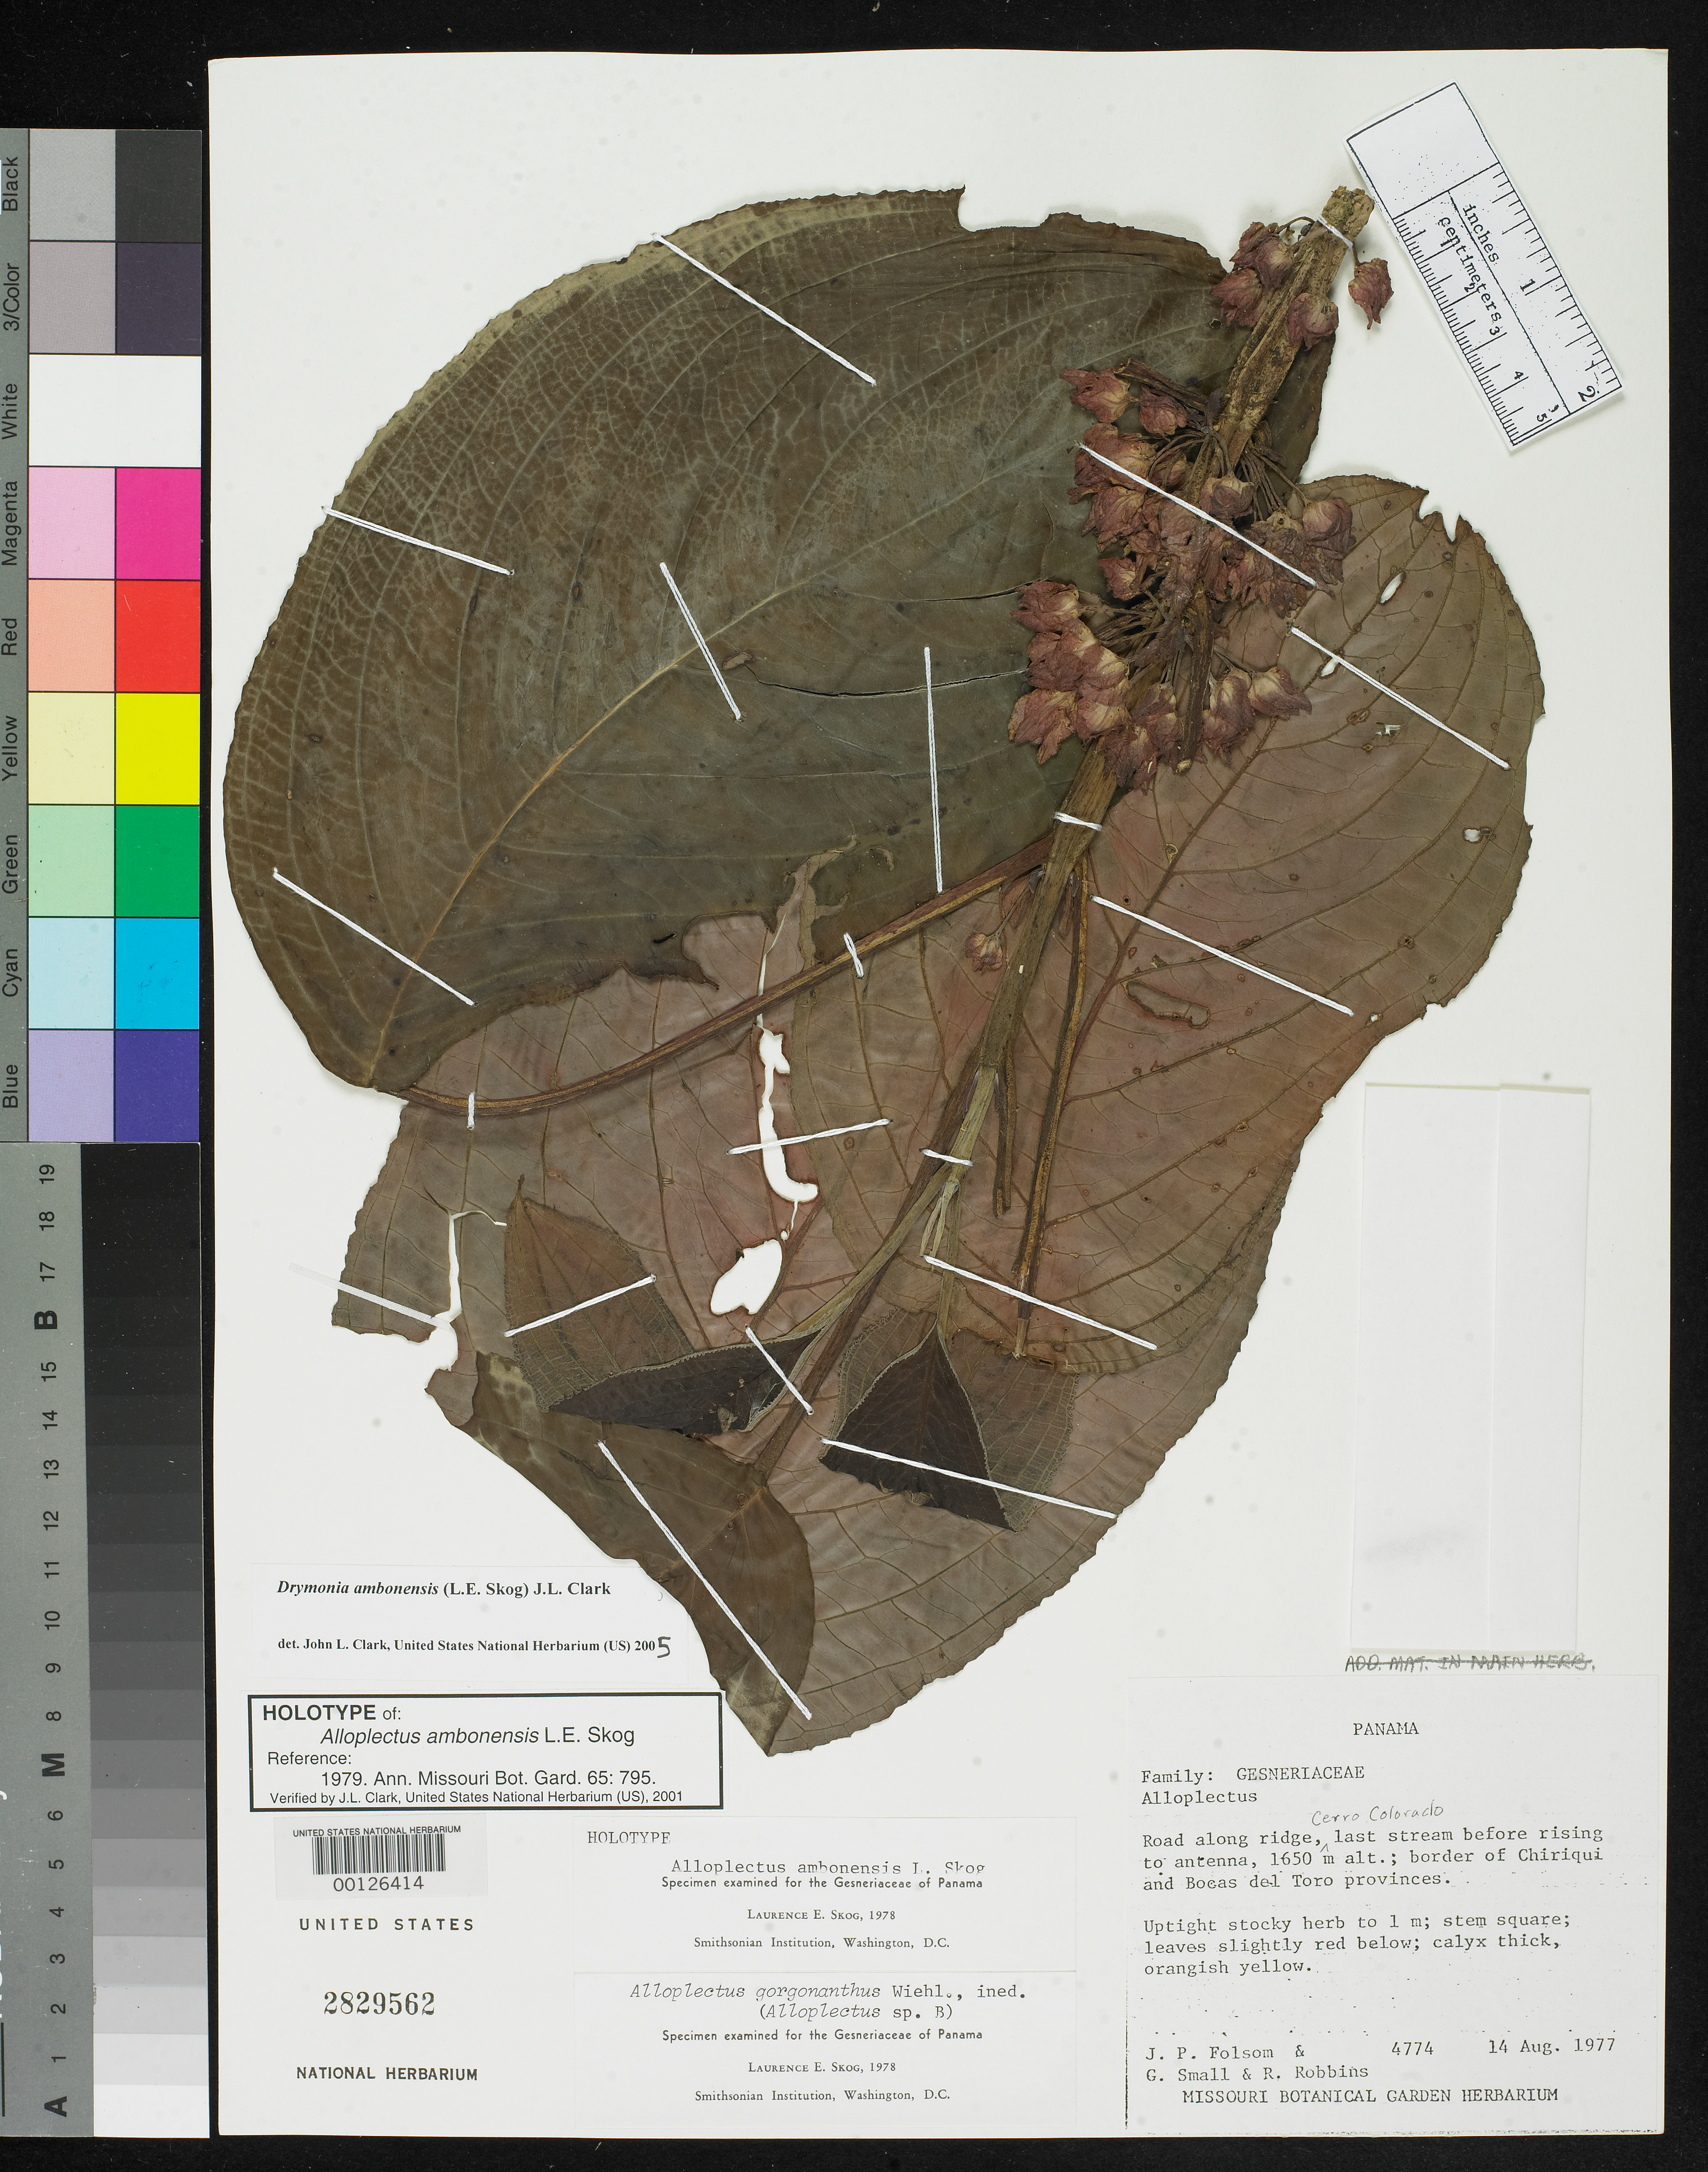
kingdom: Plantae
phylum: Tracheophyta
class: Magnoliopsida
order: Lamiales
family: Gesneriaceae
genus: Alloplectus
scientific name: Alloplectus ambonensis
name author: L.E. Skog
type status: Holotype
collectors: J. P. Folsom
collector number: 4774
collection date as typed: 14 Aug 1977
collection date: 1977-08-14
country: Panama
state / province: Bocas del Toro / Chiriquí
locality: Cerro Colorado.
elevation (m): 1650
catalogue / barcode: US 2829562